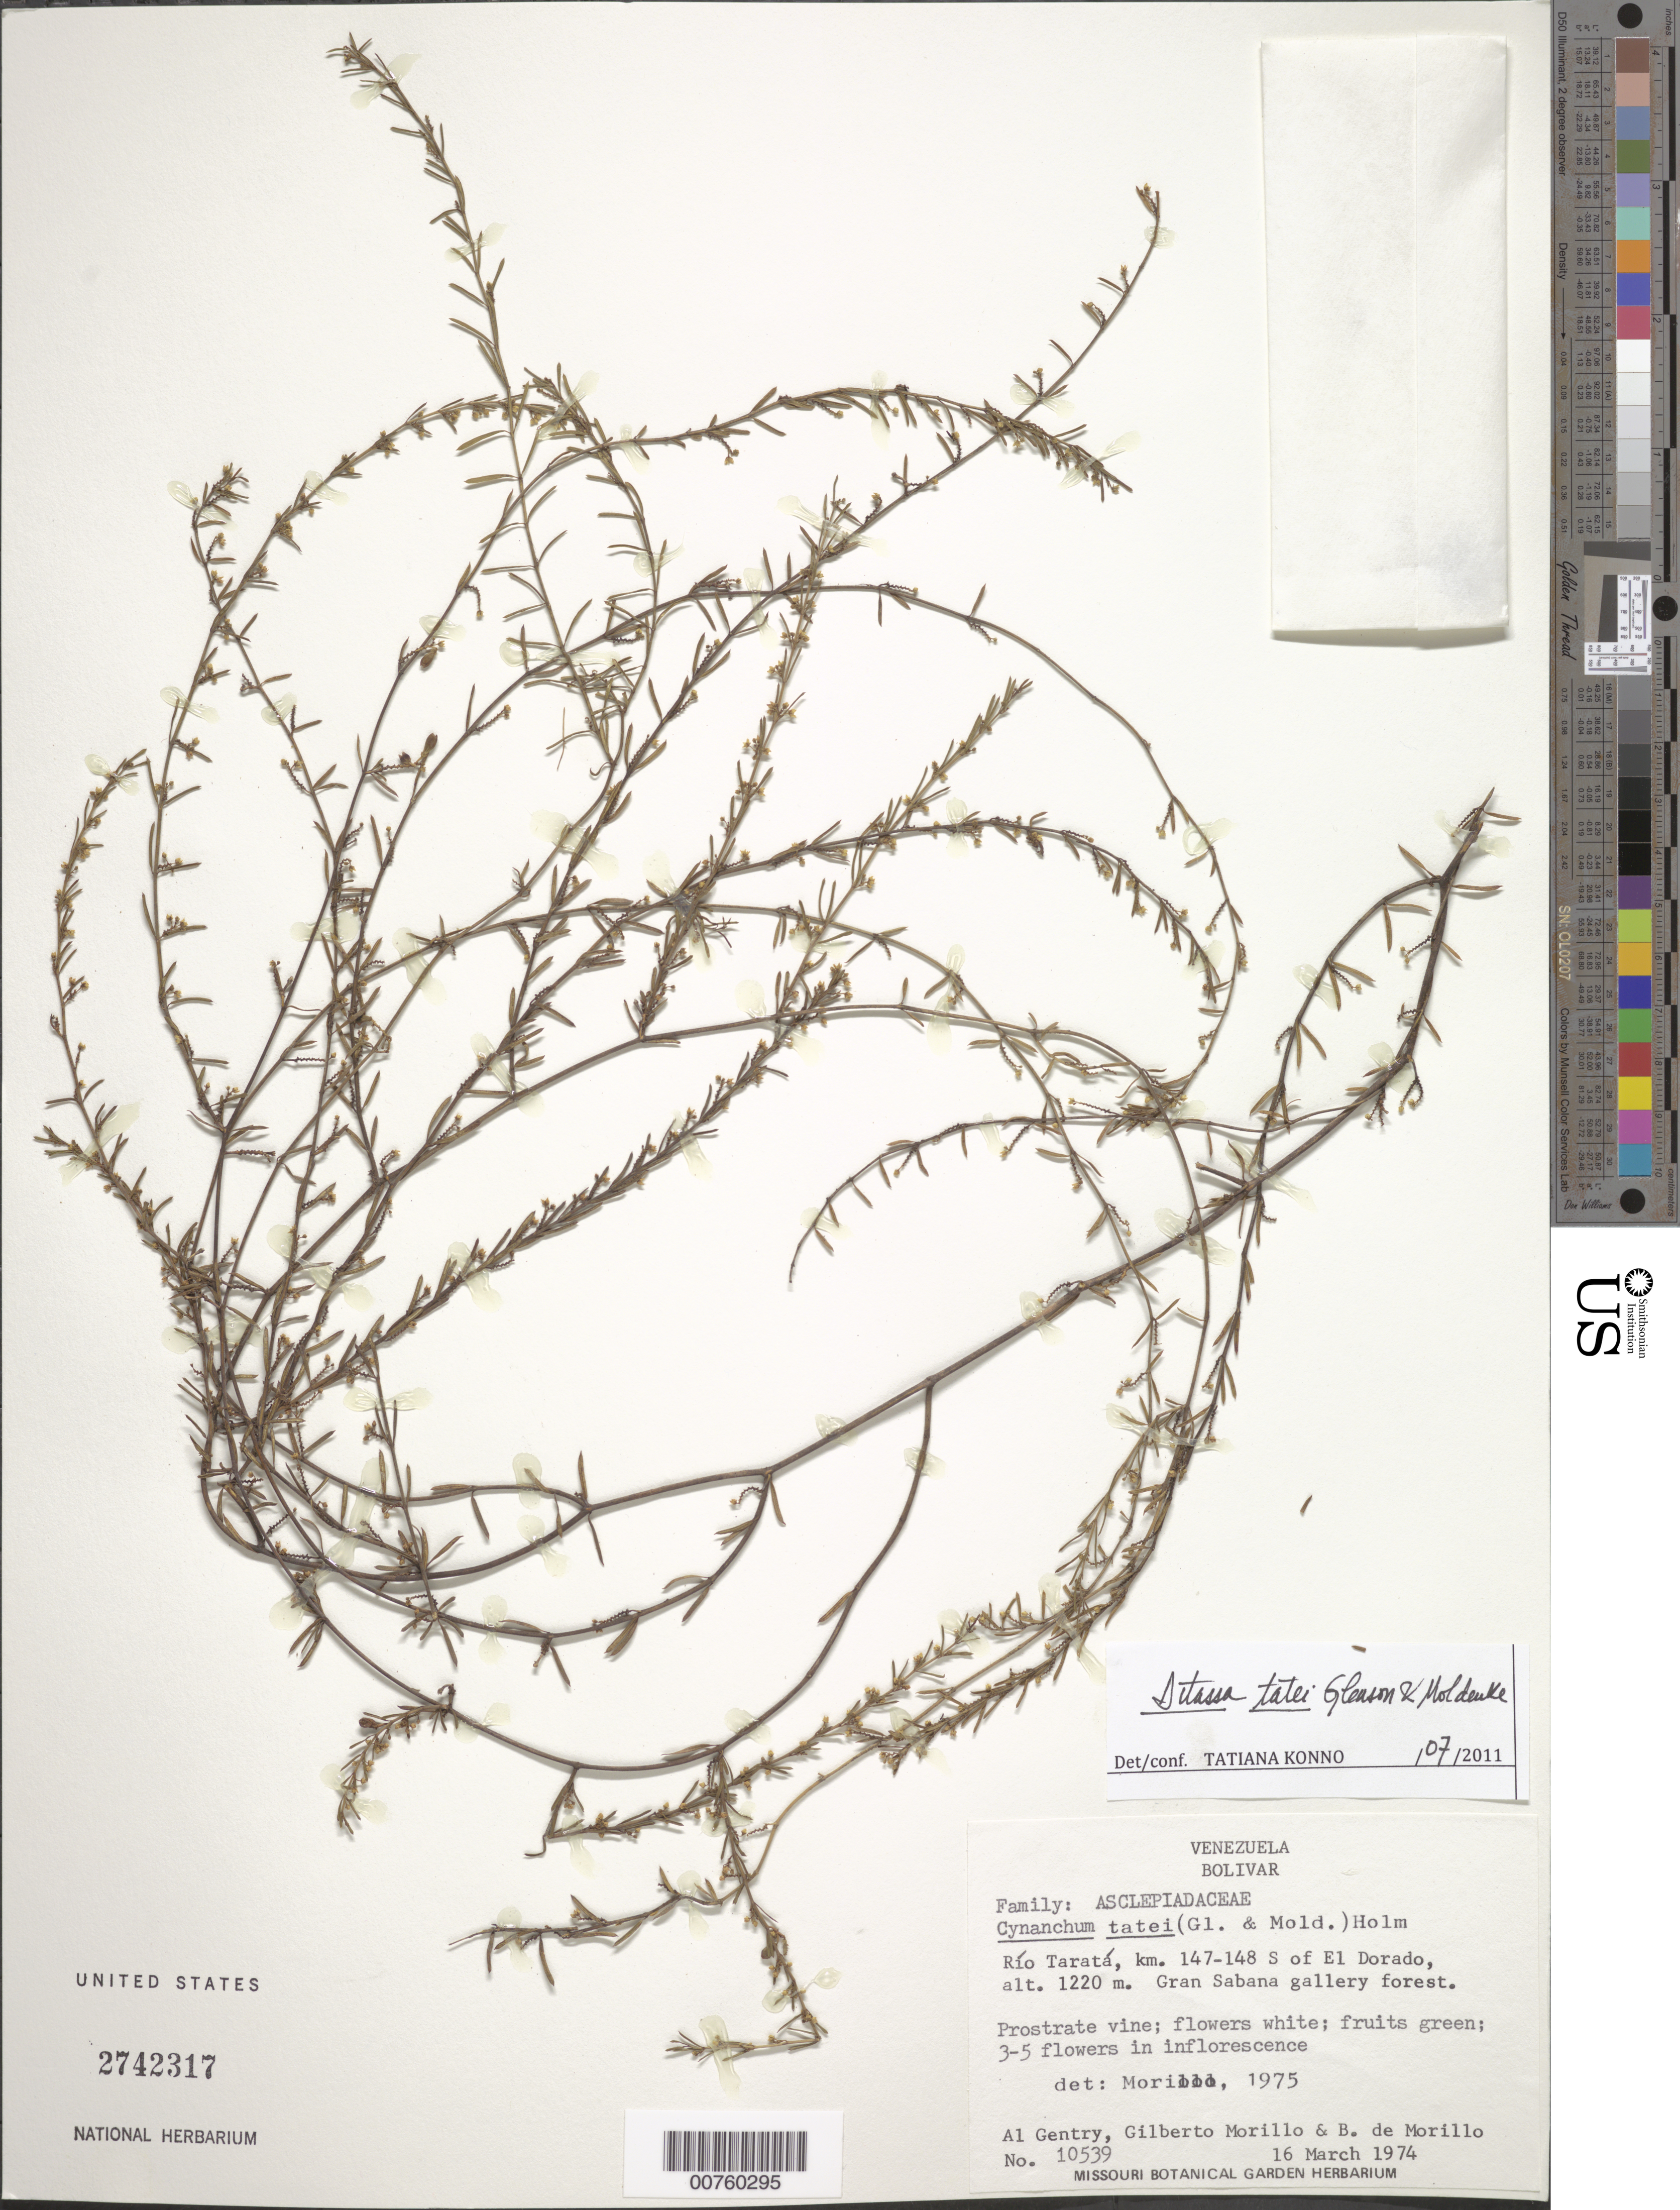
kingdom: Plantae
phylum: Tracheophyta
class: Magnoliopsida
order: Gentianales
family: Apocynaceae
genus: Ditassa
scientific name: Ditassa tatei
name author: Gleason & Moldenke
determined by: Konno, T.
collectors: A. H. Gentry, G. N. Morillo & B. Morillo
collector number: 10539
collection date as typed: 16-Mar-74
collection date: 1974-03-16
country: Venezuela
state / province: Bolívar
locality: El Dorado, 147-148 km, S of (Río Tarata)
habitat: Gran Sabana gallery forest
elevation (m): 1220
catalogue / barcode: US 2742317